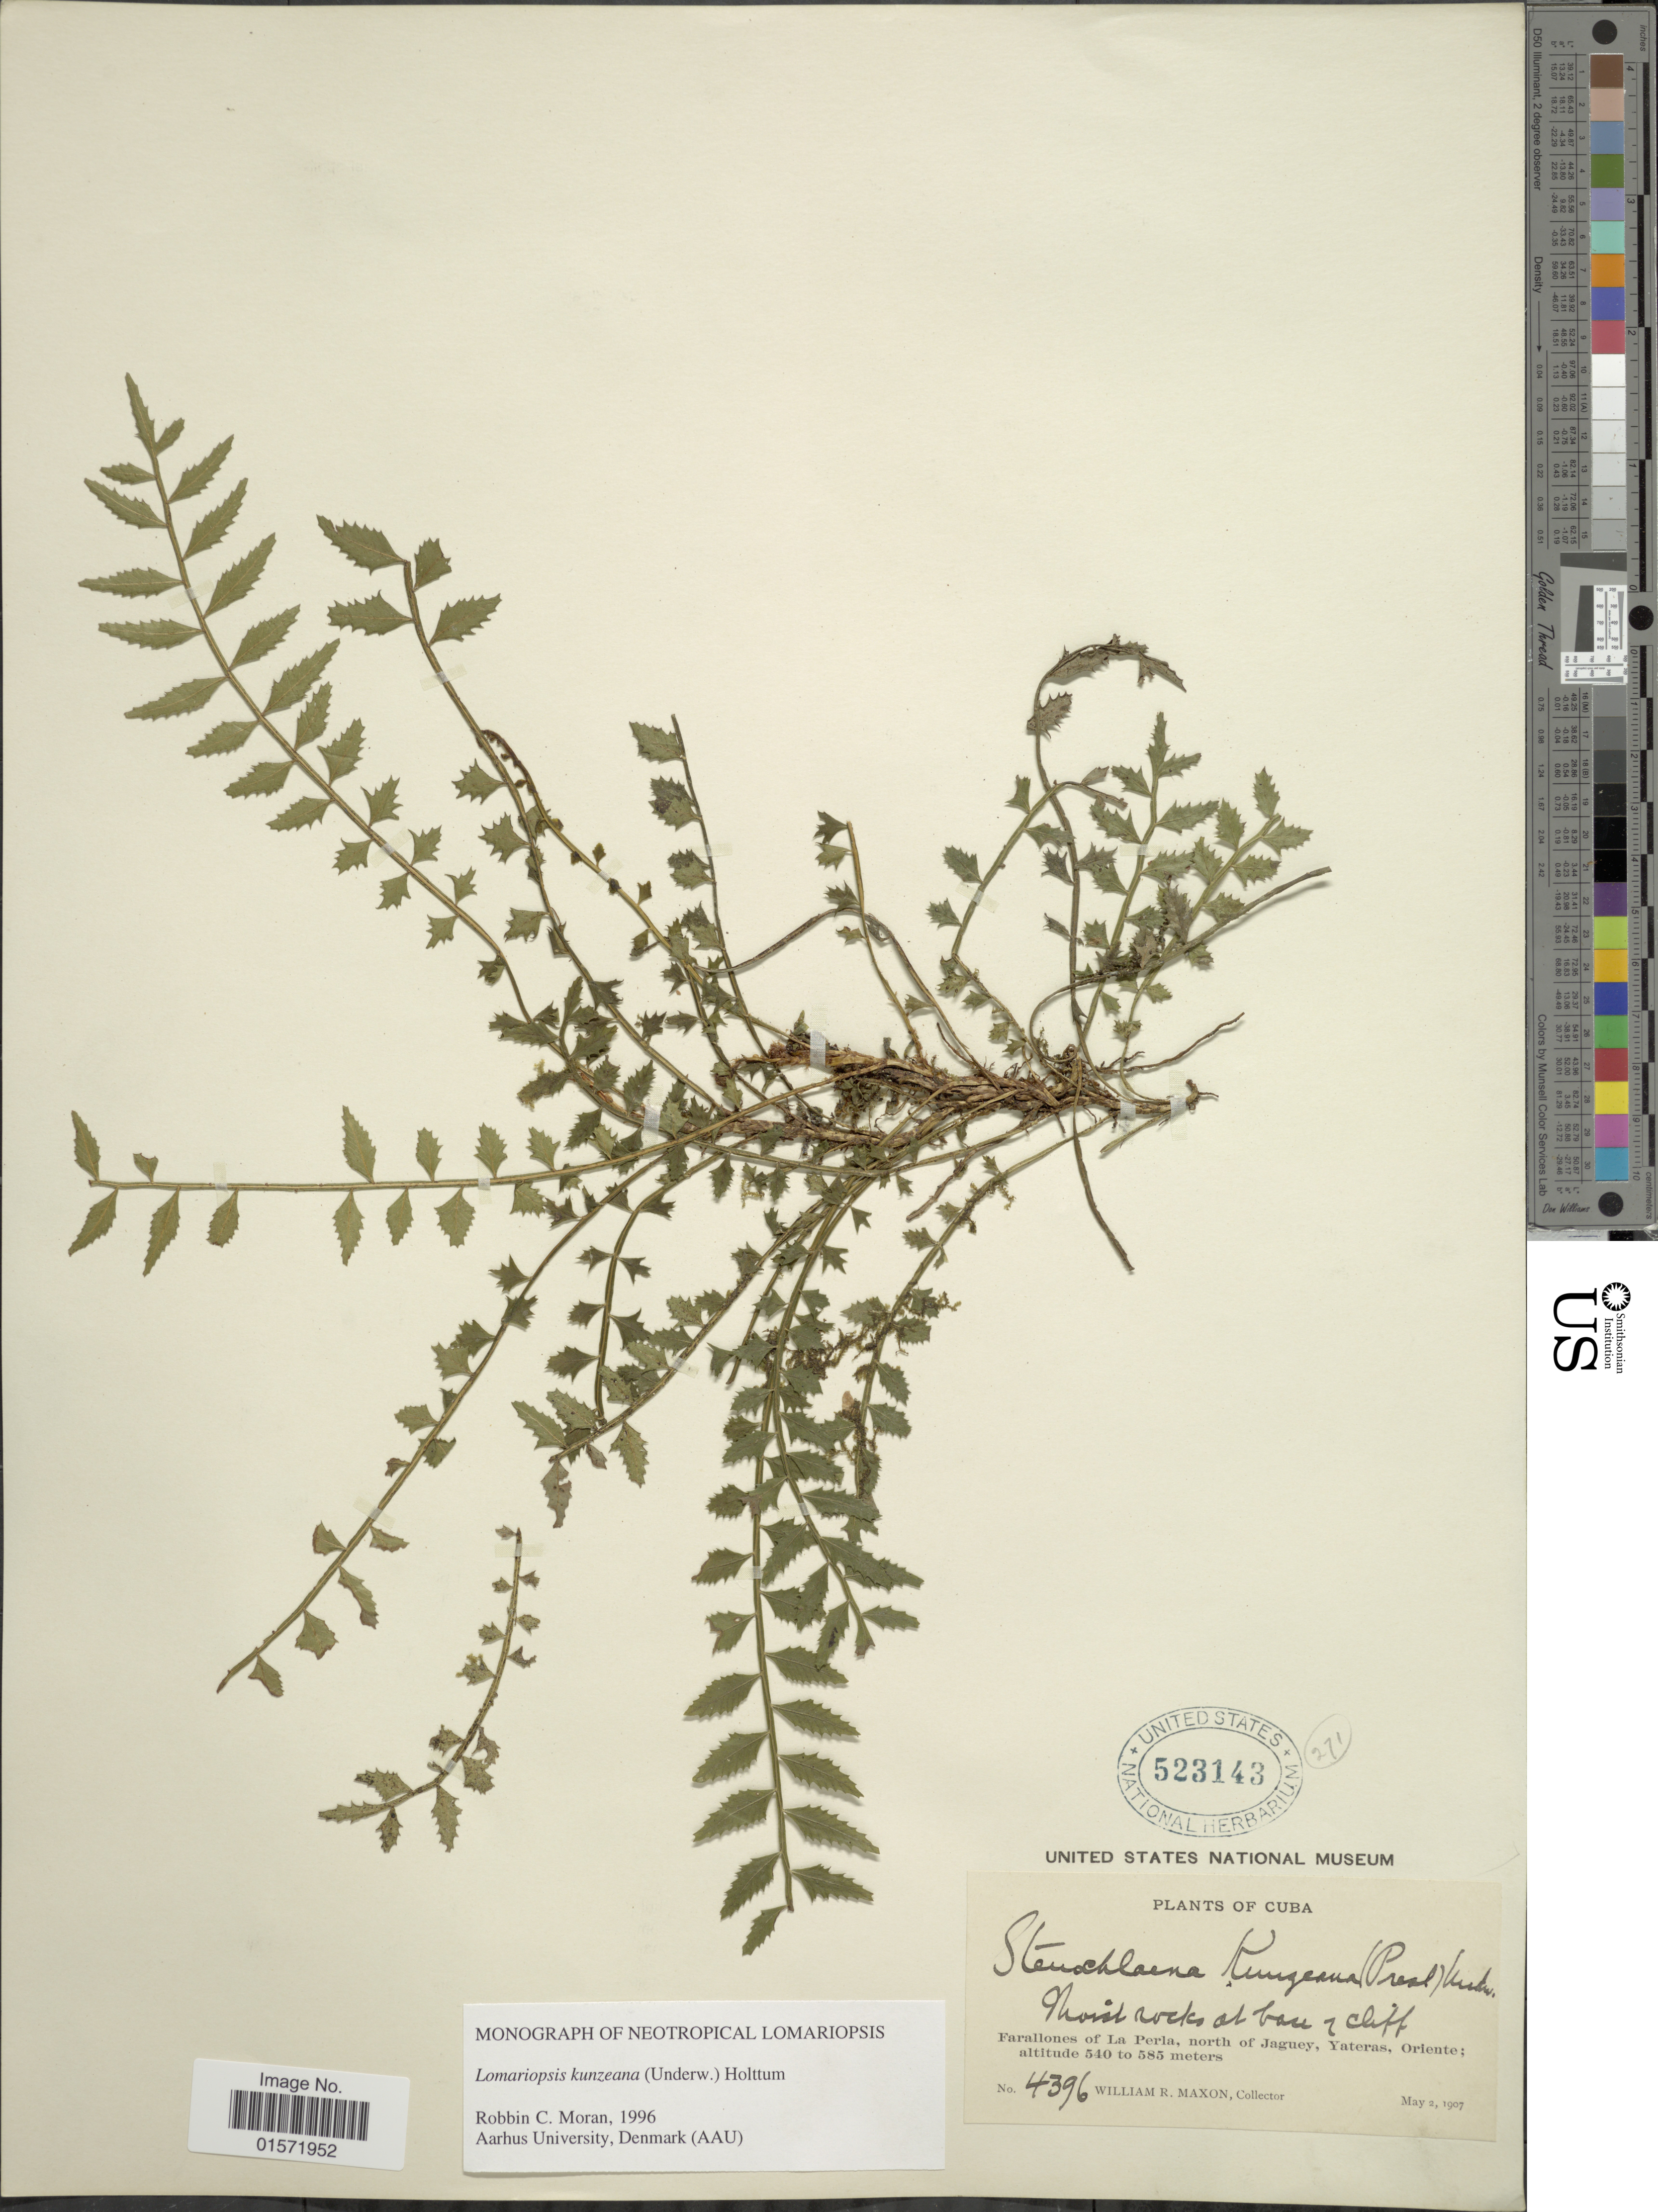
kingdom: Plantae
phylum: Tracheophyta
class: Polypodiopsida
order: Polypodiales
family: Lomariopsidaceae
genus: Lomariopsis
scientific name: Lomariopsis kunzeana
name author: (Underw.) Holttum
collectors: W. R. Maxon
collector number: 4396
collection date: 1907-05-02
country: Cuba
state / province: Oriente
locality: Farallones of La Perla, north of Jaguey, Yateras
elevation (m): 540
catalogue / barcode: US 523143